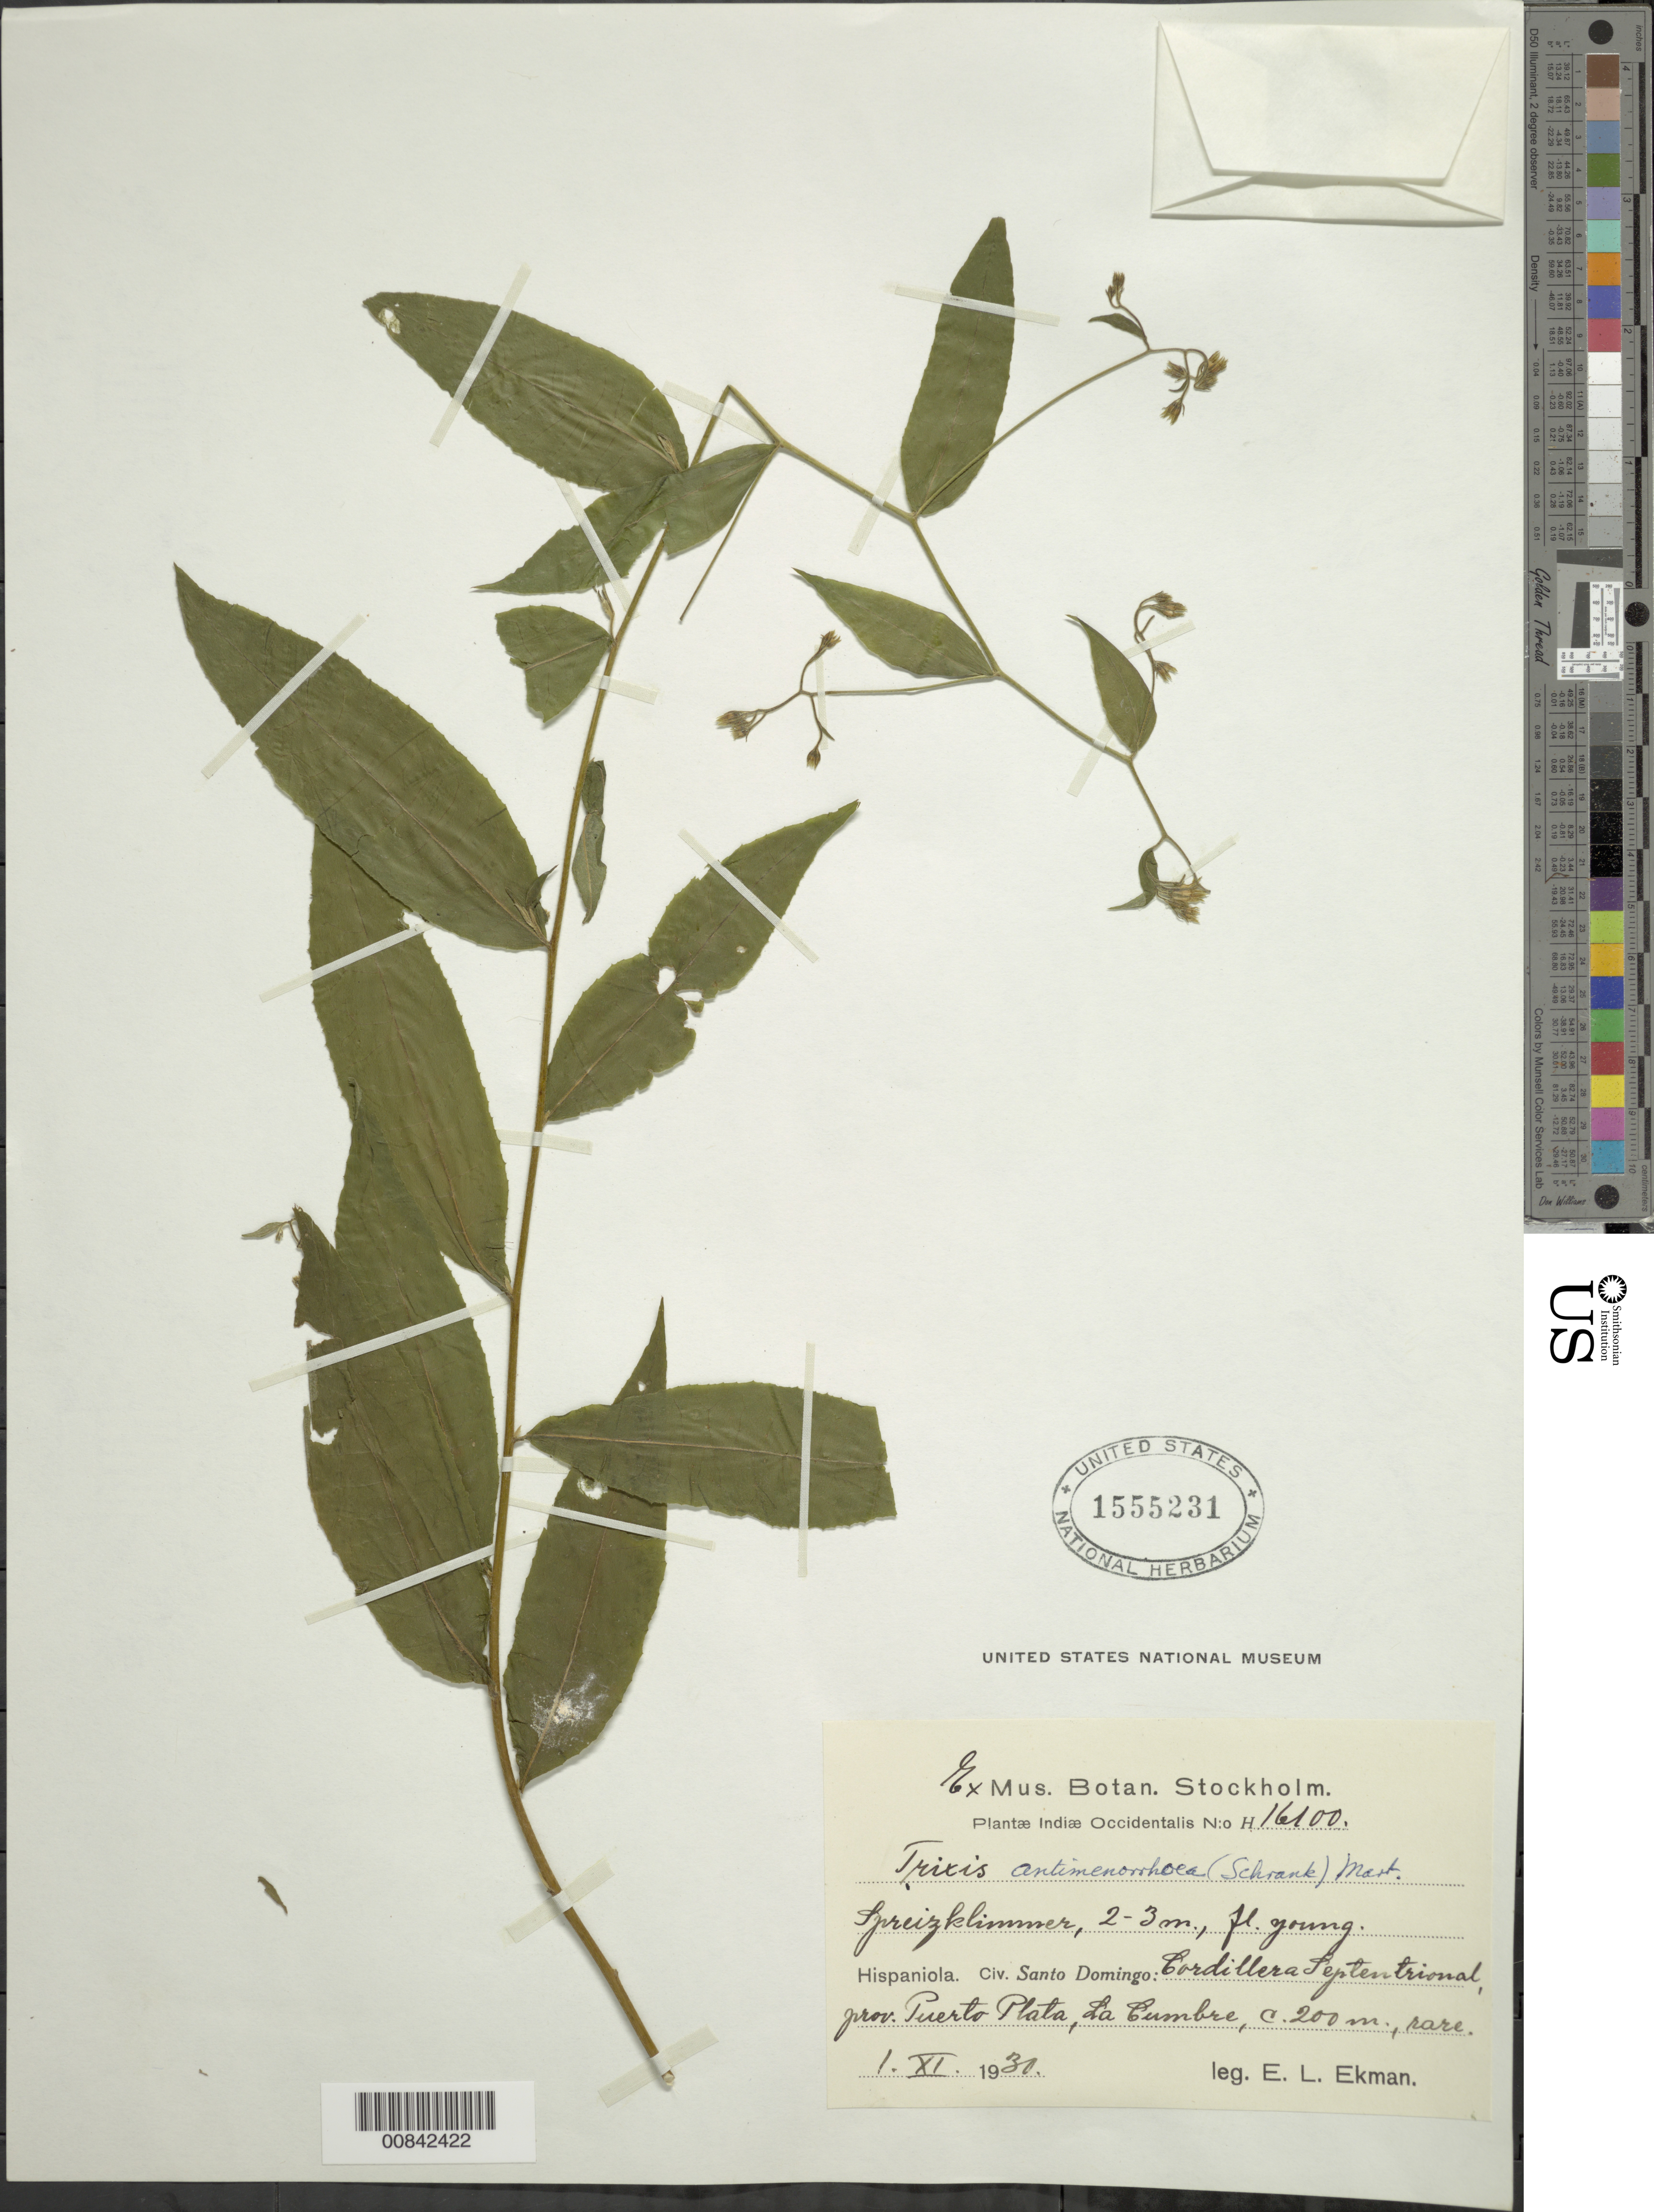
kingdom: Plantae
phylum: Tracheophyta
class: Magnoliopsida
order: Asterales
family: Asteraceae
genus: Trixis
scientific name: Trixis antimenorrhoea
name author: (Schrank) Mart. ex Kuntze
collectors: E. L. Ekman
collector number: H 16100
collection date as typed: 01 Nov 1930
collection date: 1930-11-01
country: Dominican Republic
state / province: Puerto Plata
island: Hispaniola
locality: Corillera Septentrional, La Cumber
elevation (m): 200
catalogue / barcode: US 1555231